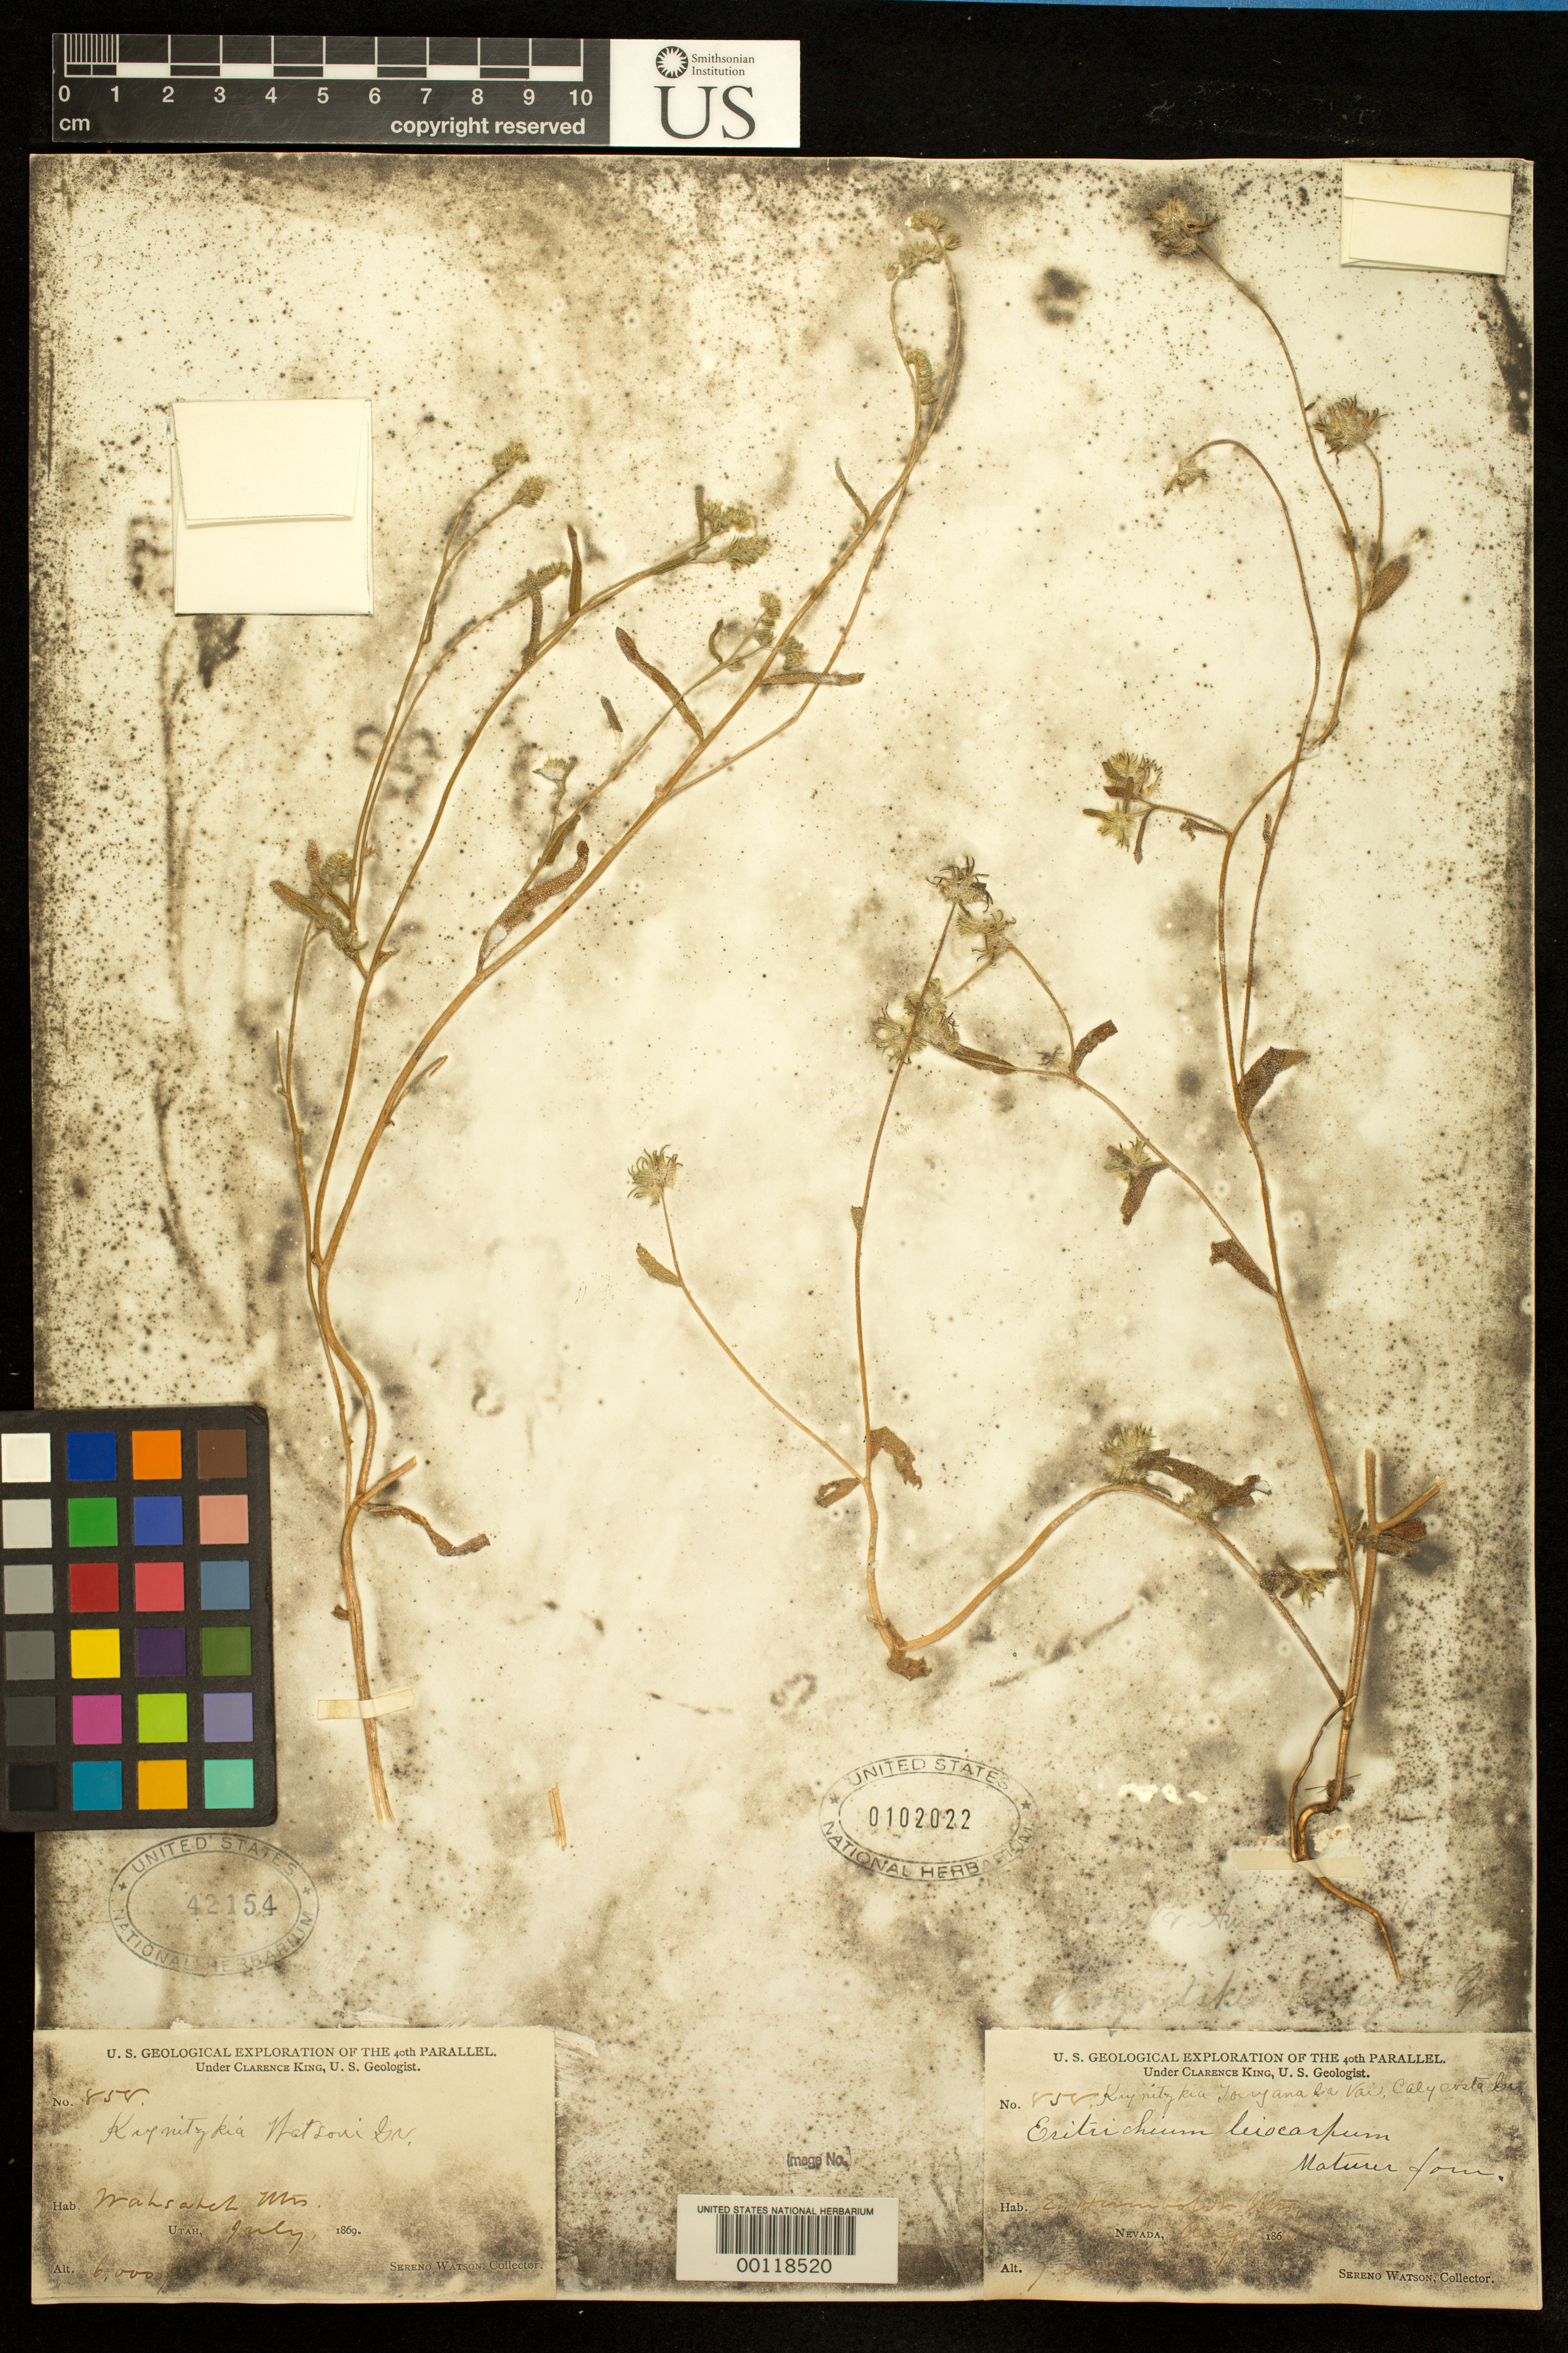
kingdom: Plantae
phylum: Tracheophyta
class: Magnoliopsida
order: Boraginales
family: Boraginaceae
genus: Krynitzkia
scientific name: Krynitzkia watsonii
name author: A. Gray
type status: Type Collection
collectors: S. Watson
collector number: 858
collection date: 1869-07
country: United States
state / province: Utah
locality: Wahsatch Mts.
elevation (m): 1829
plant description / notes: Annotated (and cited) as Eriotrichium leiocarpum by Watson (1871) but Watson's name as published was a combination (not a new taxon) based on Krynitzkia leiocarpa Fisch. & C.A. Mey. A. Gray (1885) determined that Watson's specimens were misidentified and created 3 new taxa for them, Krynitzkia torreyana A. Gray, Krynitzkia torreyana var. calycosa A. Gray, and Krynitzkia watsonii A. Gray. This is NOT Cryptantha leiocarpa (Fisch. & C.A. Mey.) Greene.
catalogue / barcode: US 42154